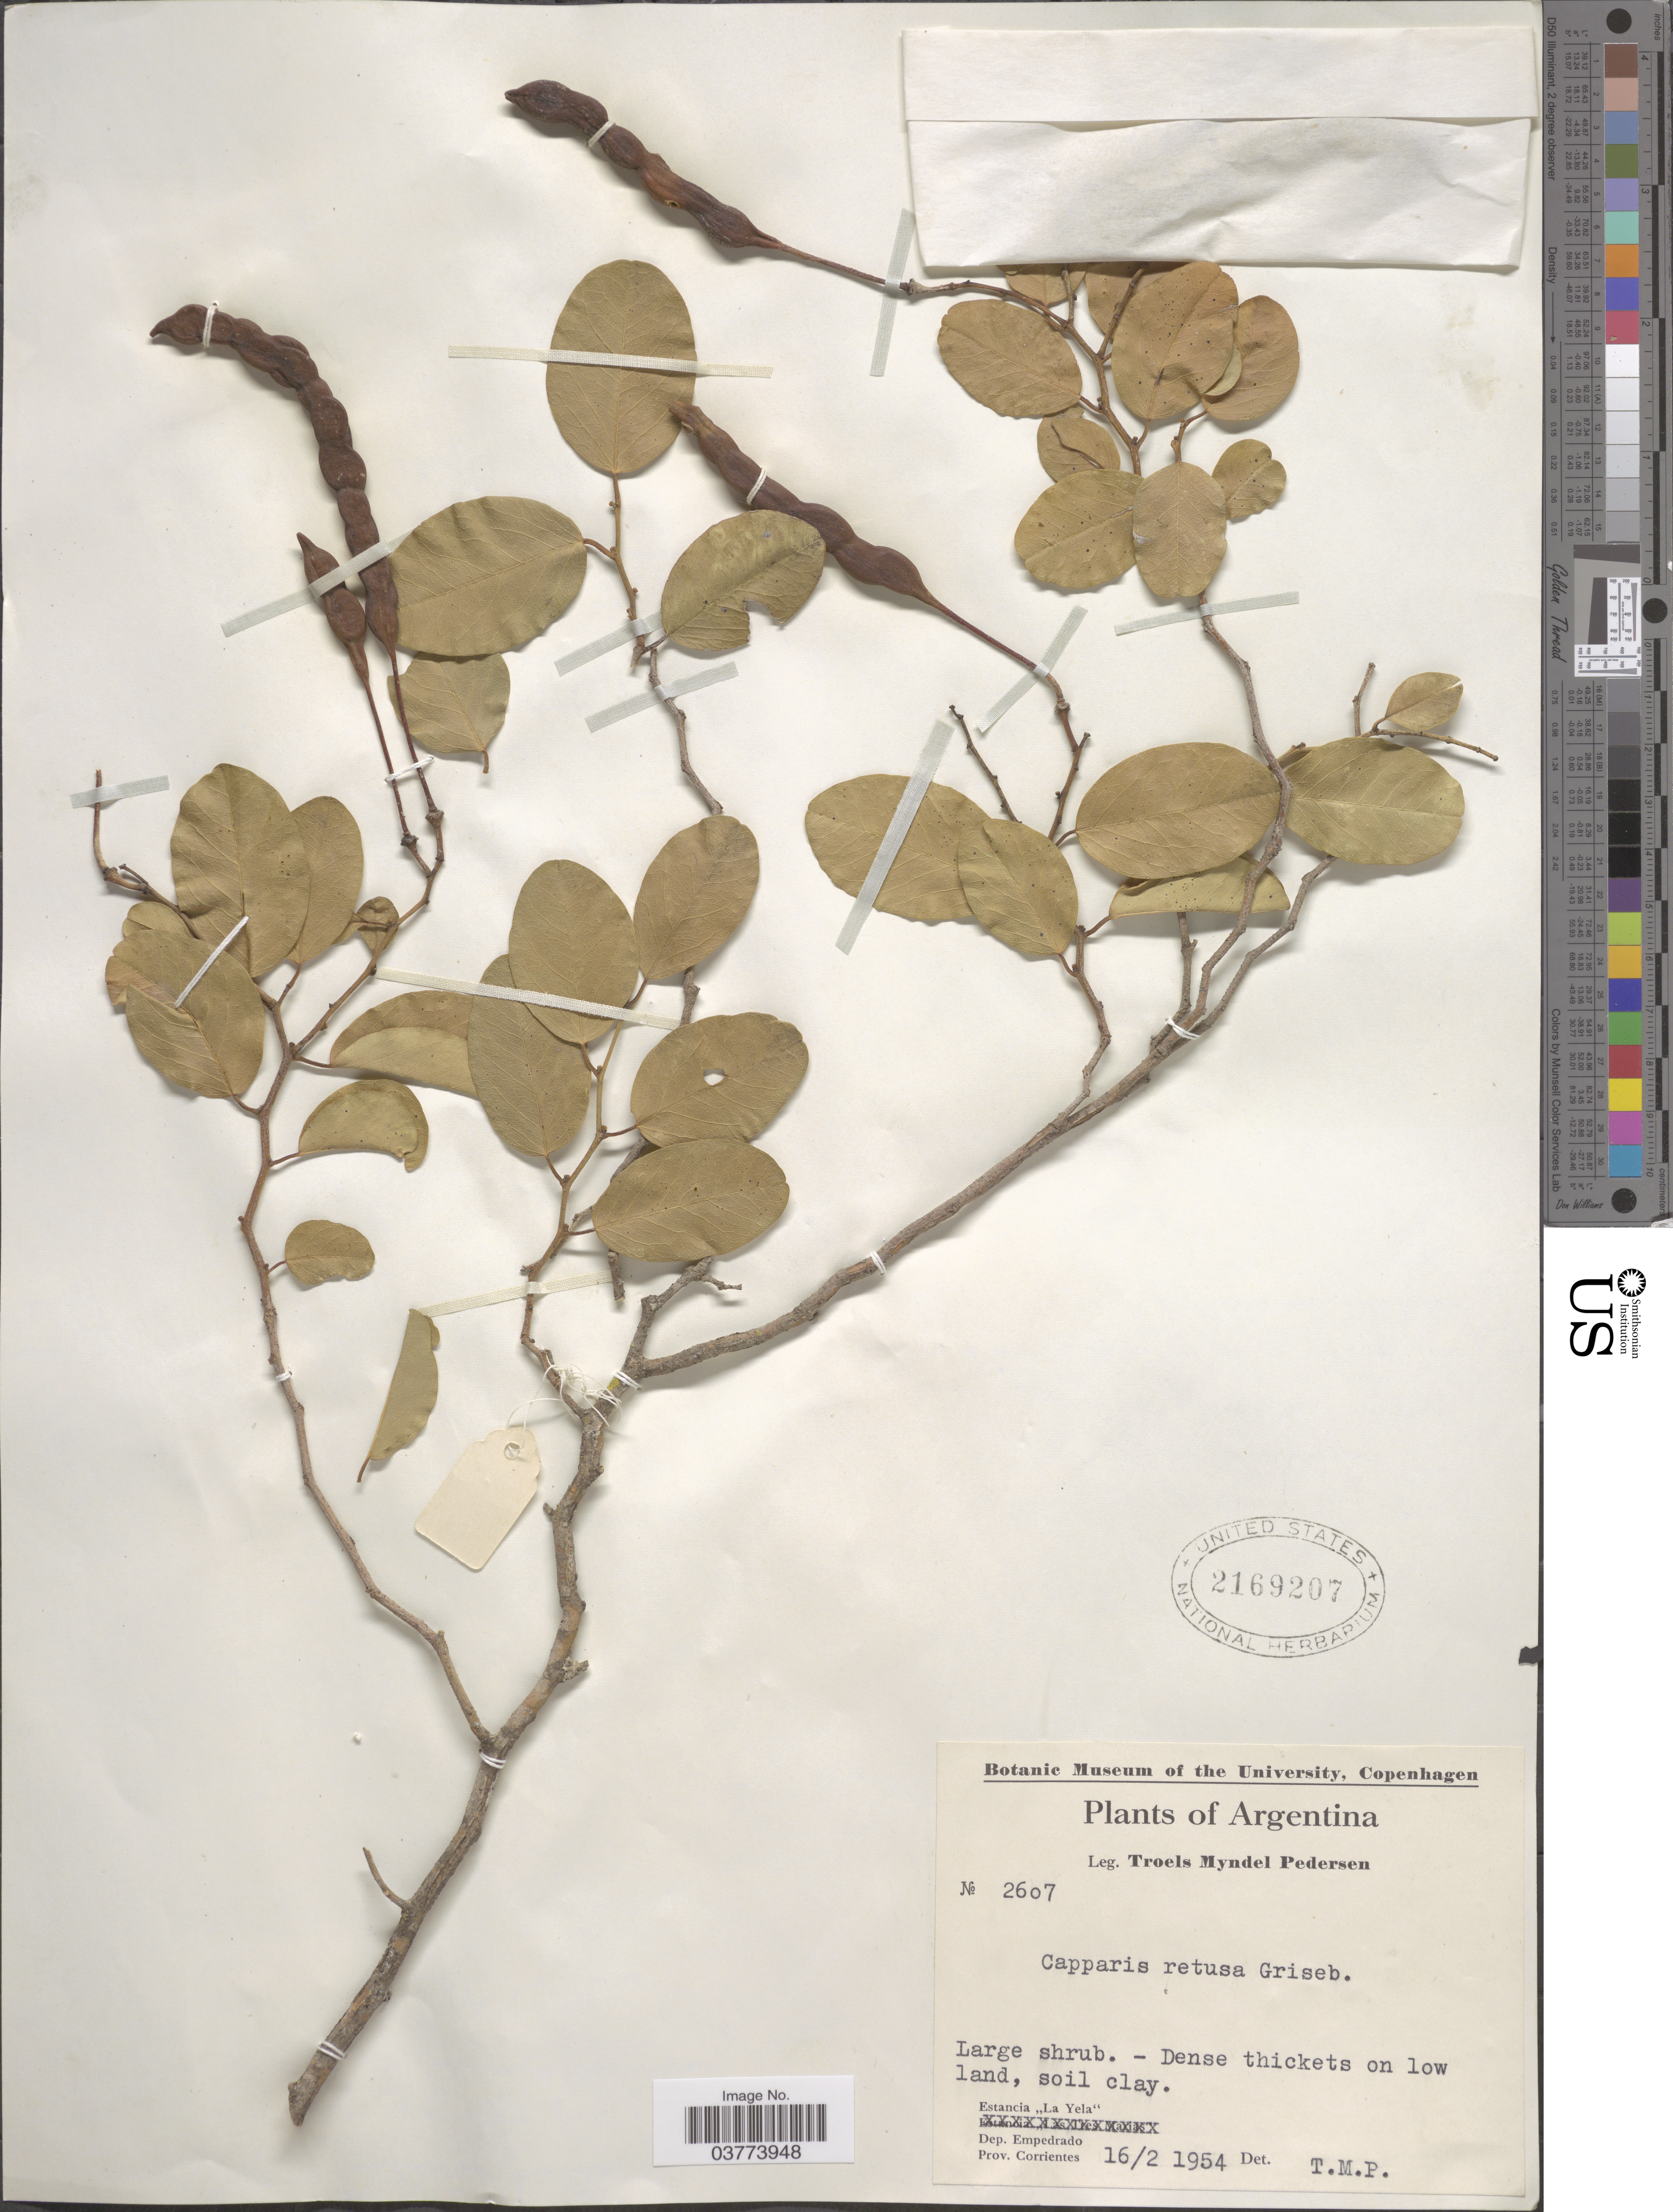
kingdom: Plantae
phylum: Tracheophyta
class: Magnoliopsida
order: Brassicales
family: Capparaceae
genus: Cynophalla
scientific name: Cynophalla retusa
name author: (Griseb.) Cornejo & Iltis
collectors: T. Pederson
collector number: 2607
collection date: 1954-02-16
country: Argentina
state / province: Corrientes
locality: Estancia "La Yela". Dep. Empedrado.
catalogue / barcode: US 2169207